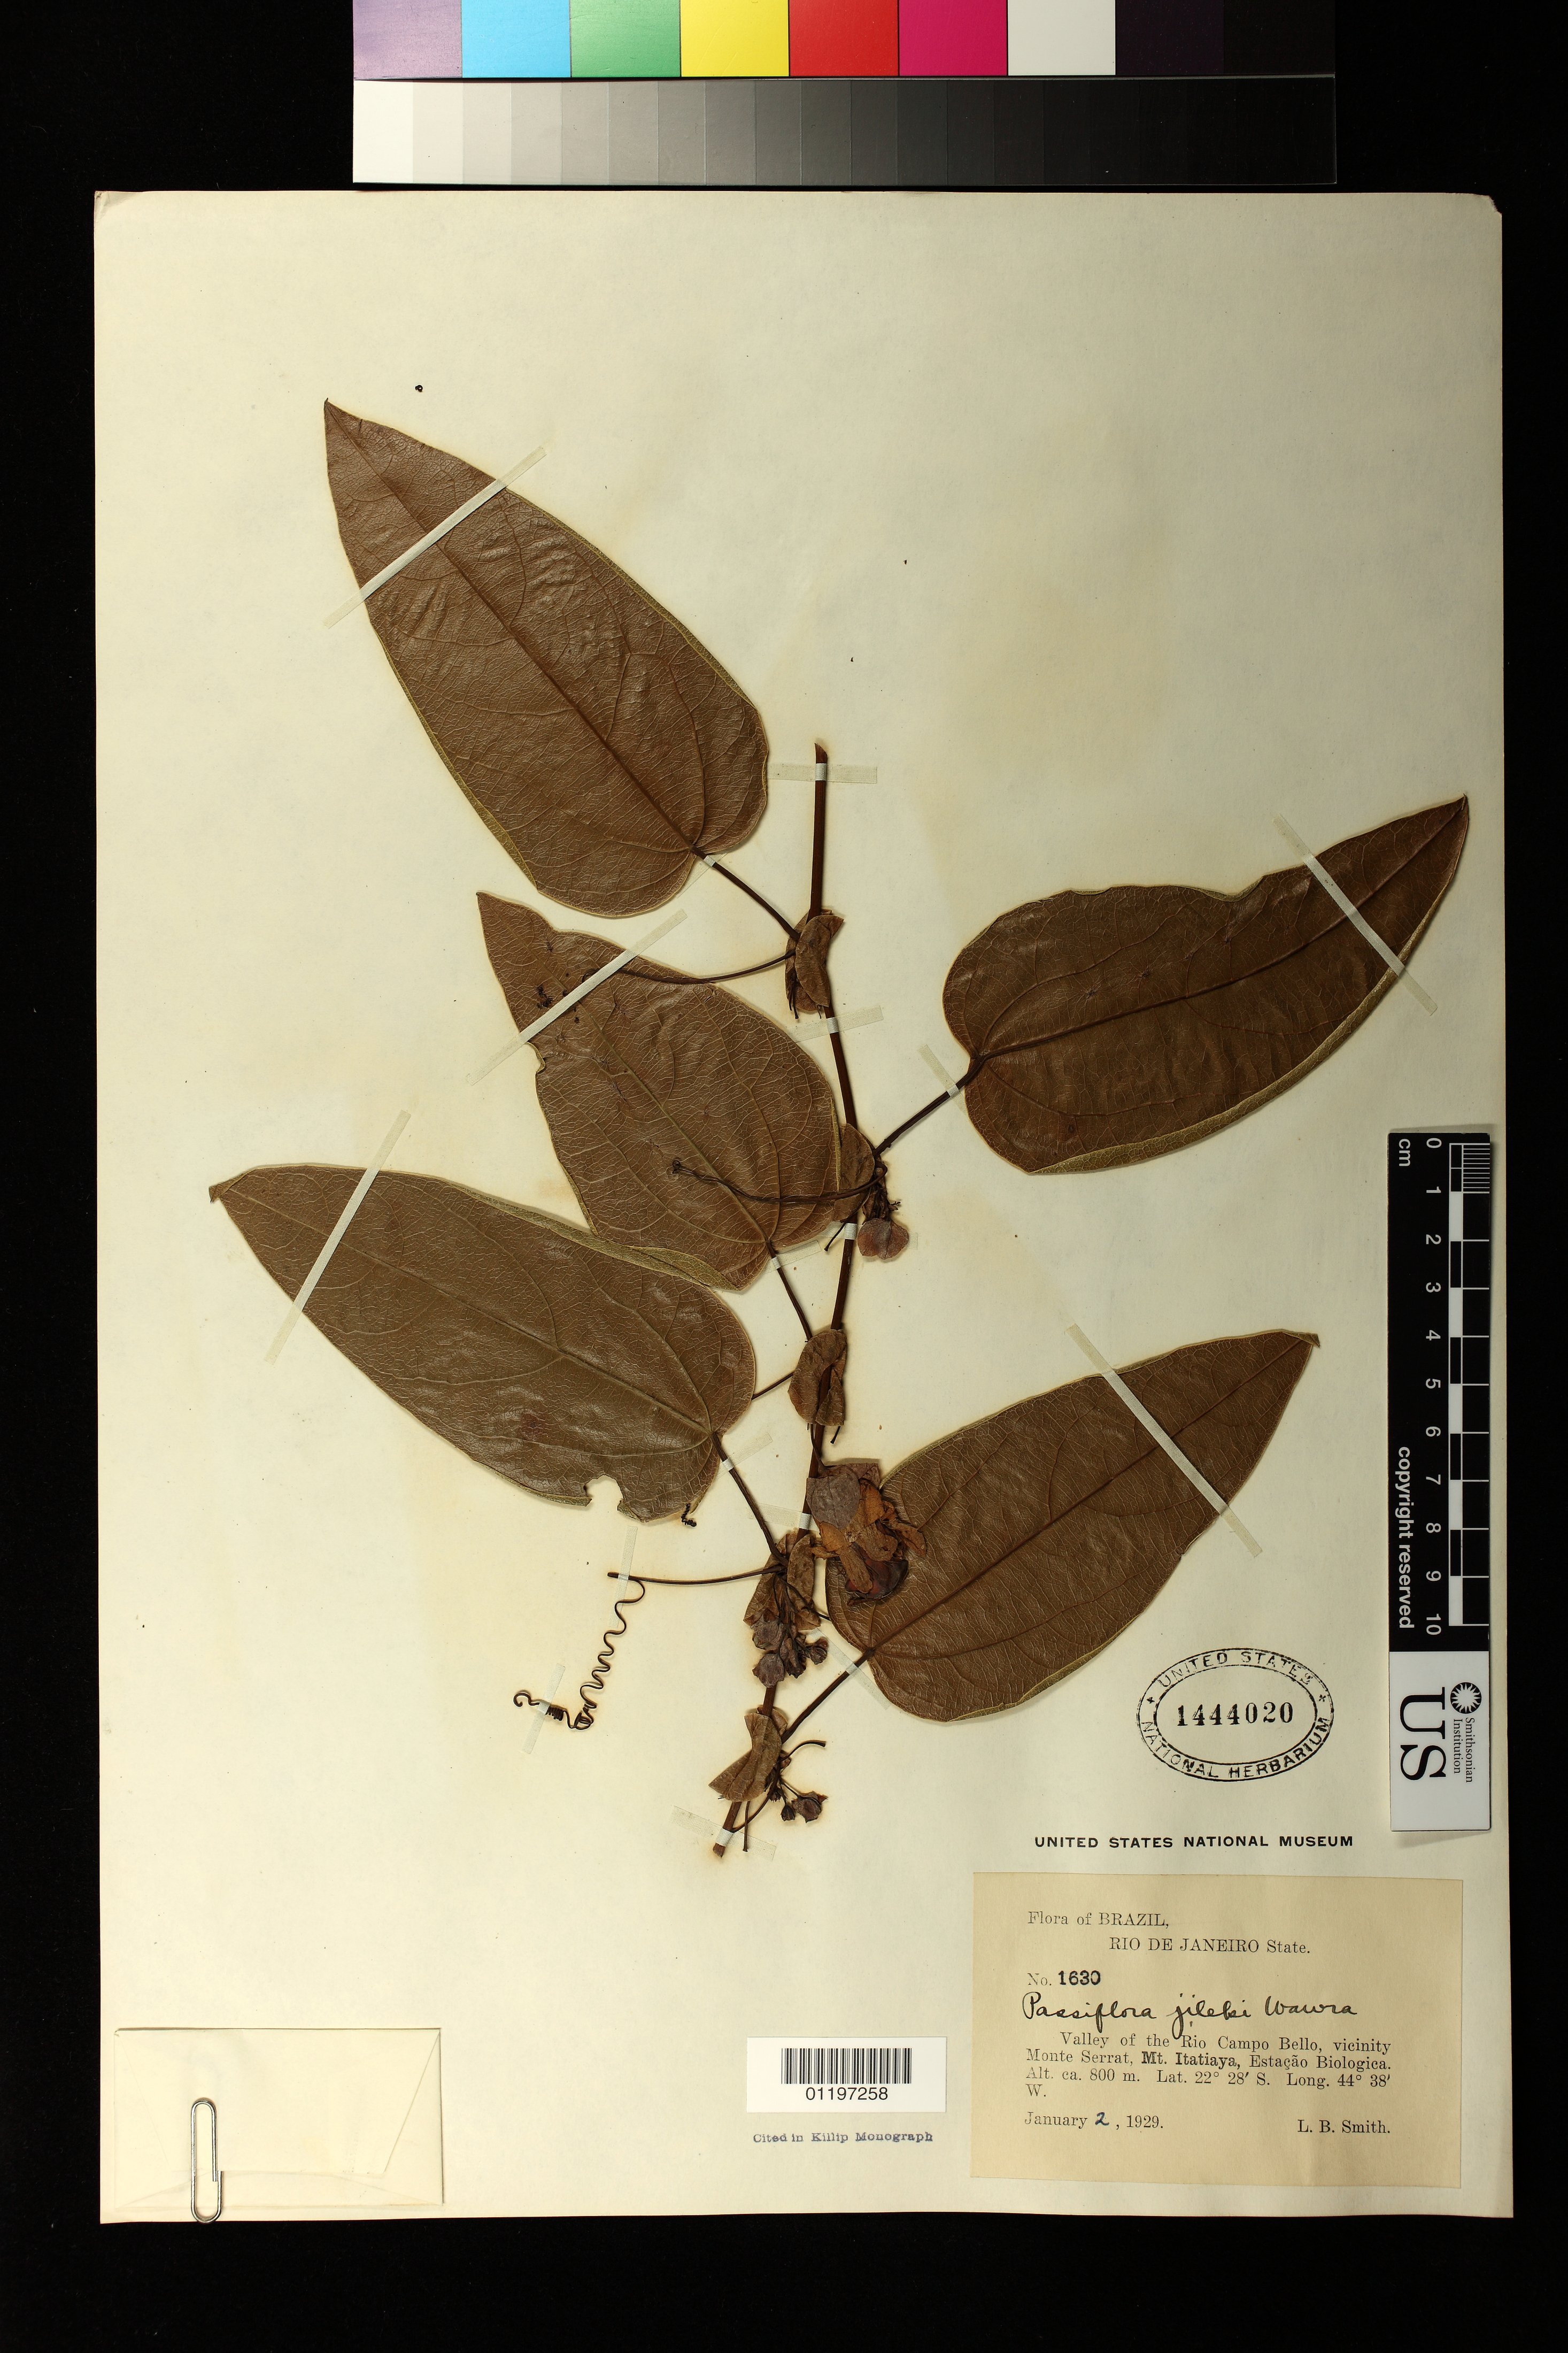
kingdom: Plantae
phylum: Tracheophyta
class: Magnoliopsida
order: Malpighiales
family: Passifloraceae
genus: Passiflora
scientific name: Passiflora jilekii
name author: Wawra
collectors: L. Smith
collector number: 1630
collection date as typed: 02 Jan 1929 or 01 Feb 1929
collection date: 1929-01-02 or 1929-02-01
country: Brazil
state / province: Rio de Janeiro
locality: Valley of the Rio Campo Bello, vicinity Monte Serrat, Mt. Itatiaye, Estacao Biologica.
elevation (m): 800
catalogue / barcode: US 1444020